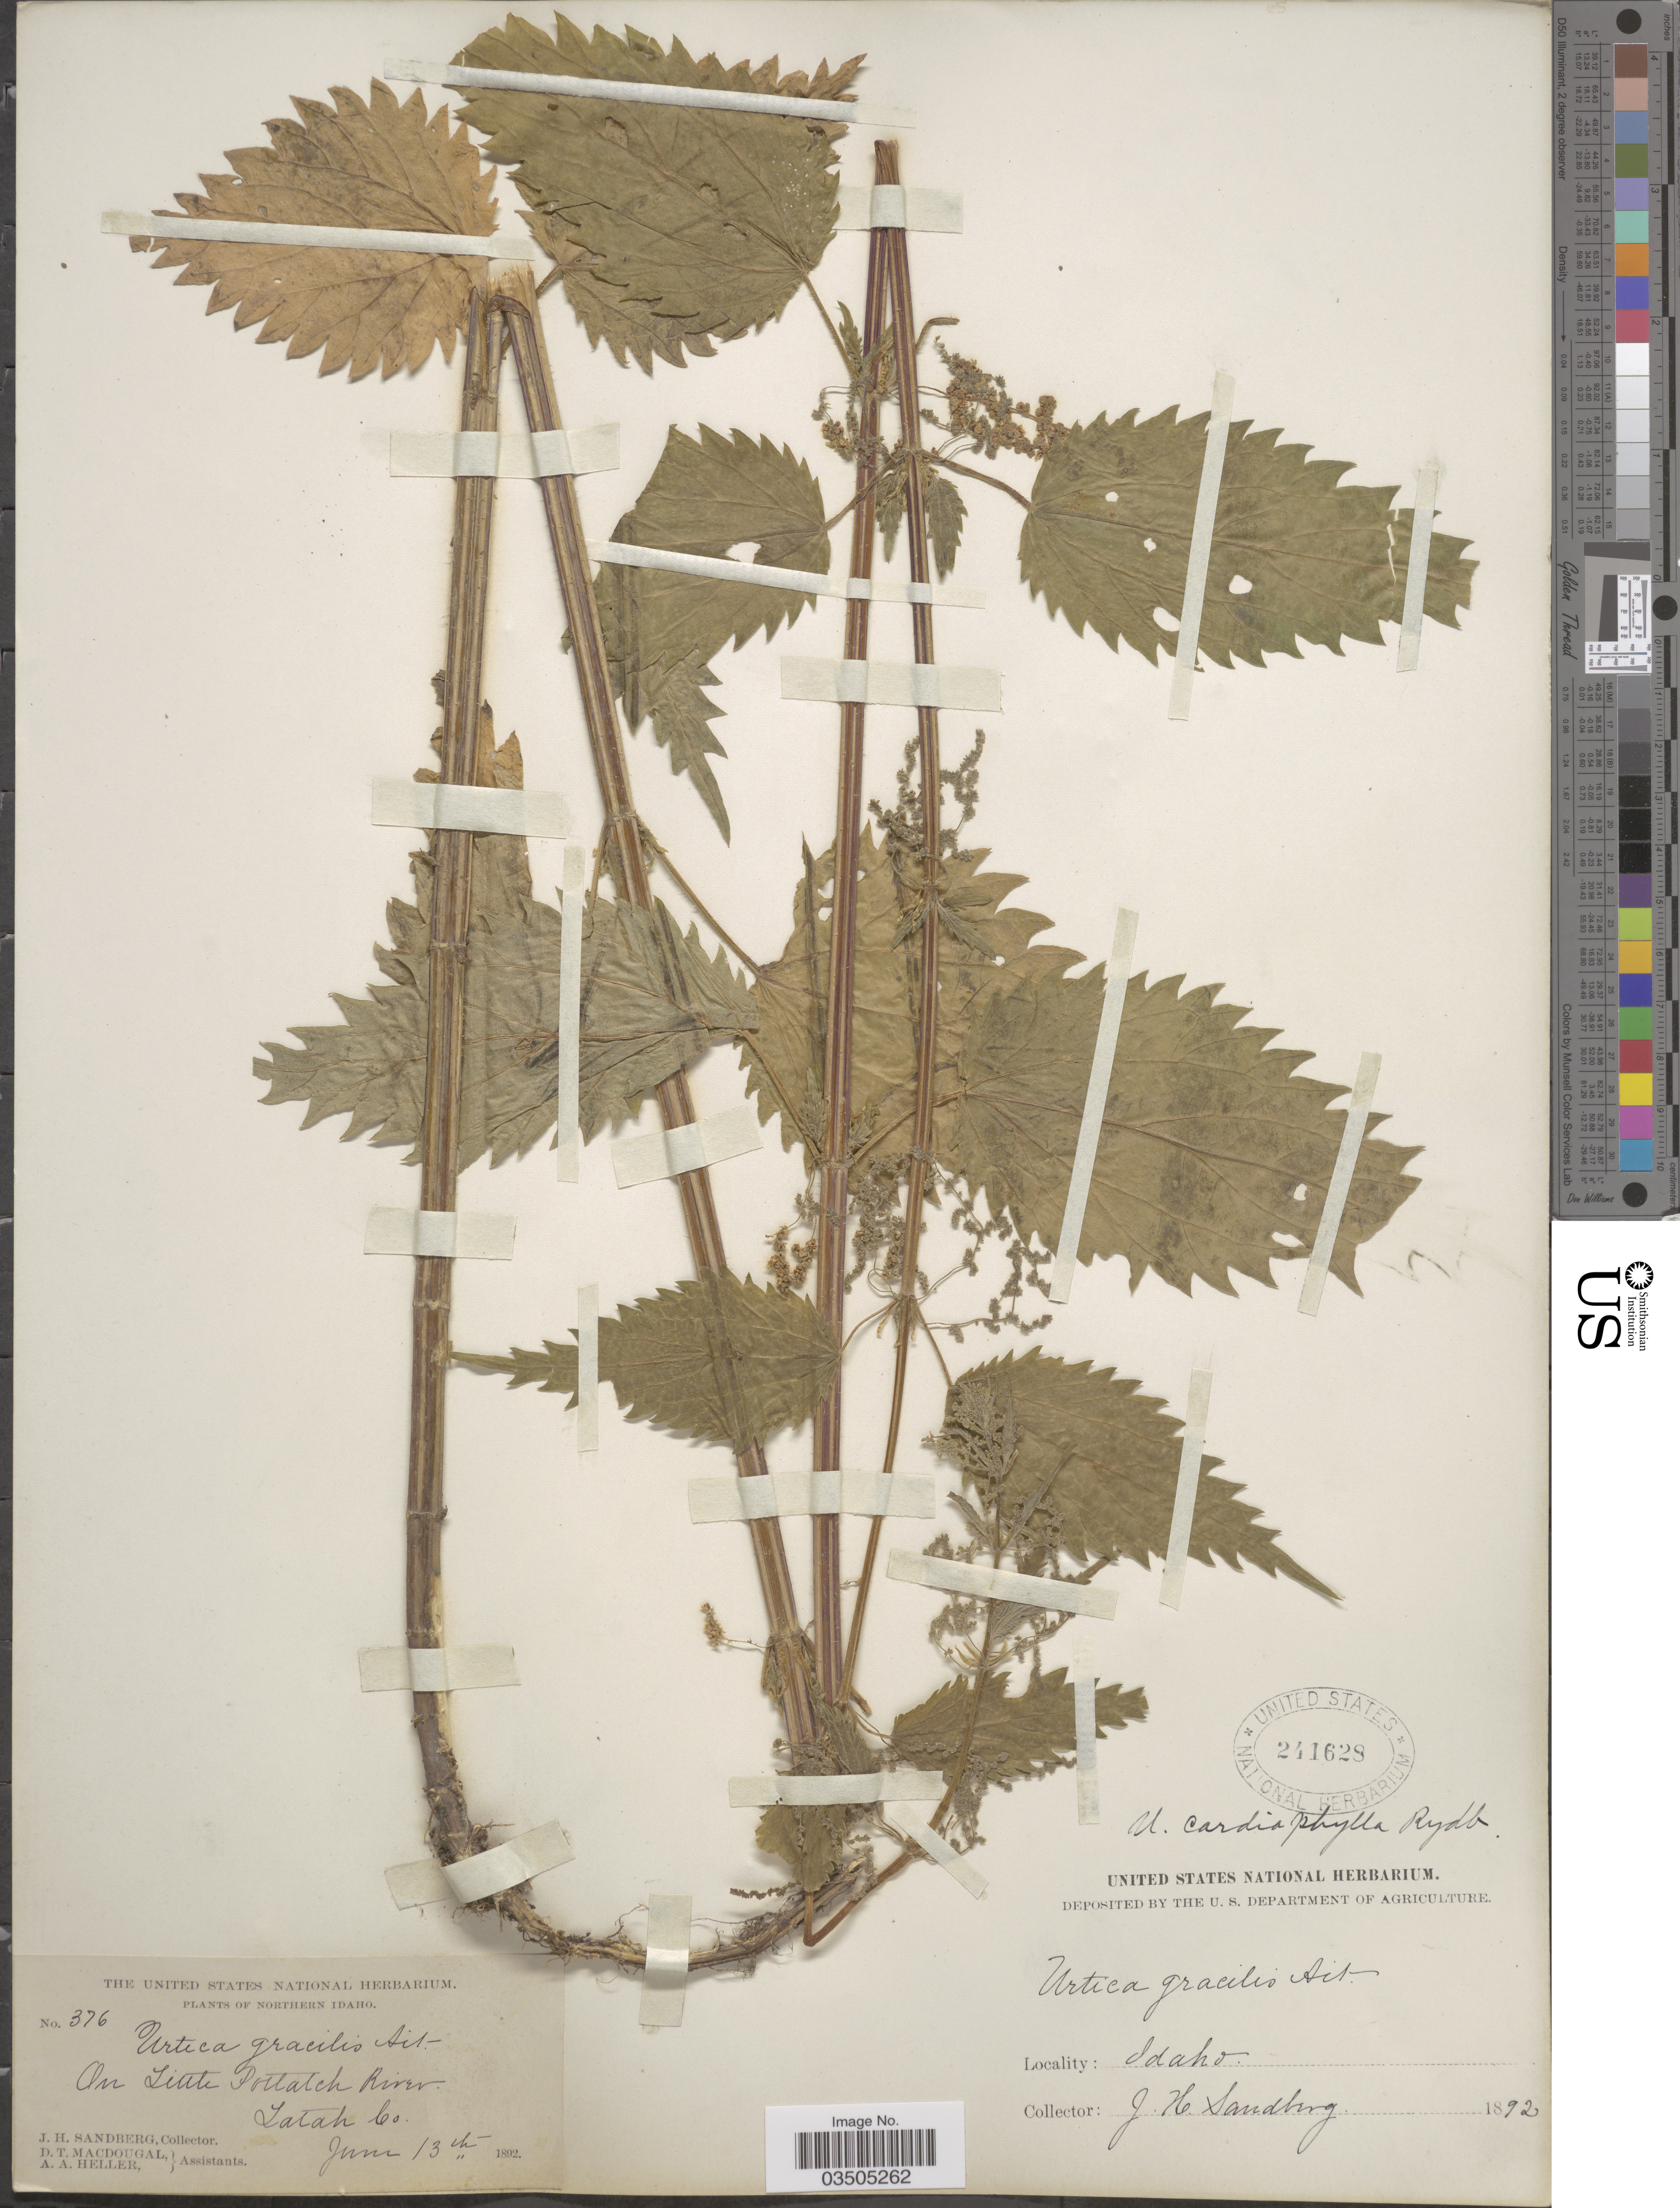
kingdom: Plantae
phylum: Tracheophyta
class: Magnoliopsida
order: Rosales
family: Urticaceae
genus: Urtica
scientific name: Urtica dioica subsp. gracilis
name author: L.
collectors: J. H. Sandberg, D. T. MacDougal & A. A. Heller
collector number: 376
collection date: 1892-06-13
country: United States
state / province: Idaho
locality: Northern Idaho. On Little Potlatch River. Latah Co.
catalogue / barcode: US 241628